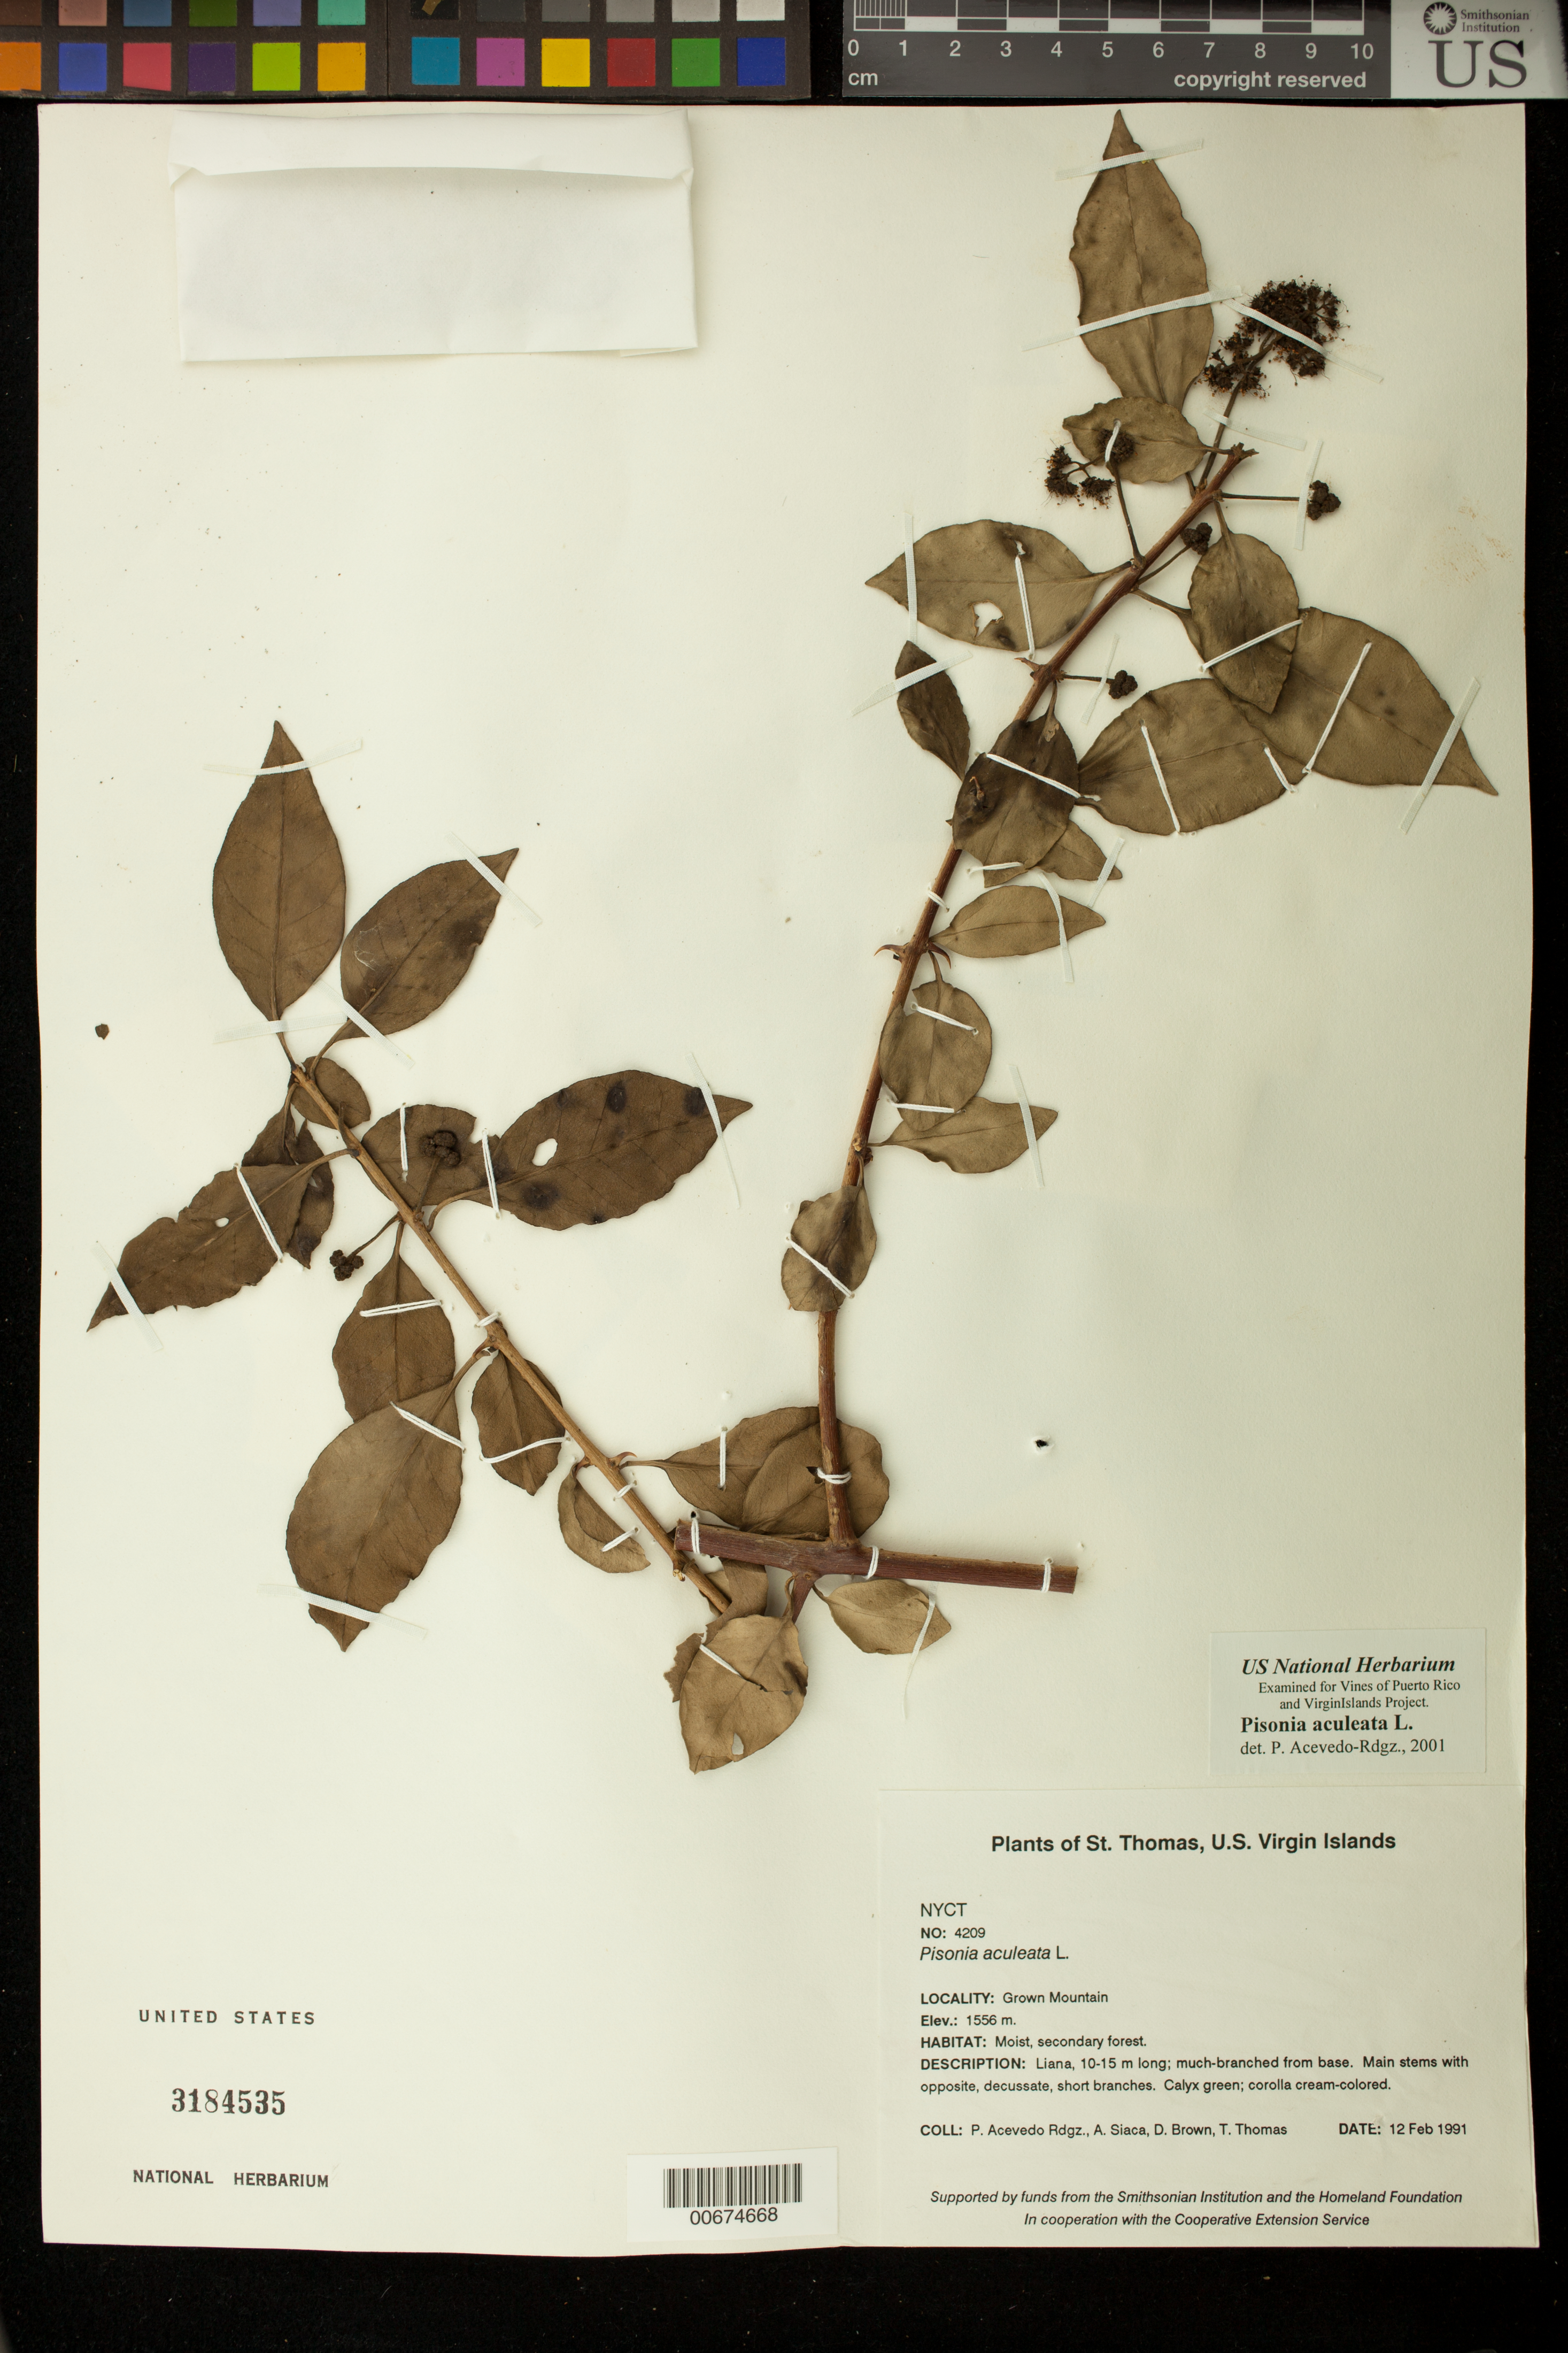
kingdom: Plantae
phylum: Tracheophyta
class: Magnoliopsida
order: Caryophyllales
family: Nyctaginaceae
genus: Pisonia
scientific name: Pisonia aculeata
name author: L.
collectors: P. Acevedo-Rodr., A. Siaca, D. Brown & T. Thomas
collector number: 4209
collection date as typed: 12 Feb 1991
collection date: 1991-02-12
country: U.S. Virgin Islands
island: St. Thomas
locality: Crown Mountain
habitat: Moist, secondary forest.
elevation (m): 440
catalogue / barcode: US 3184535